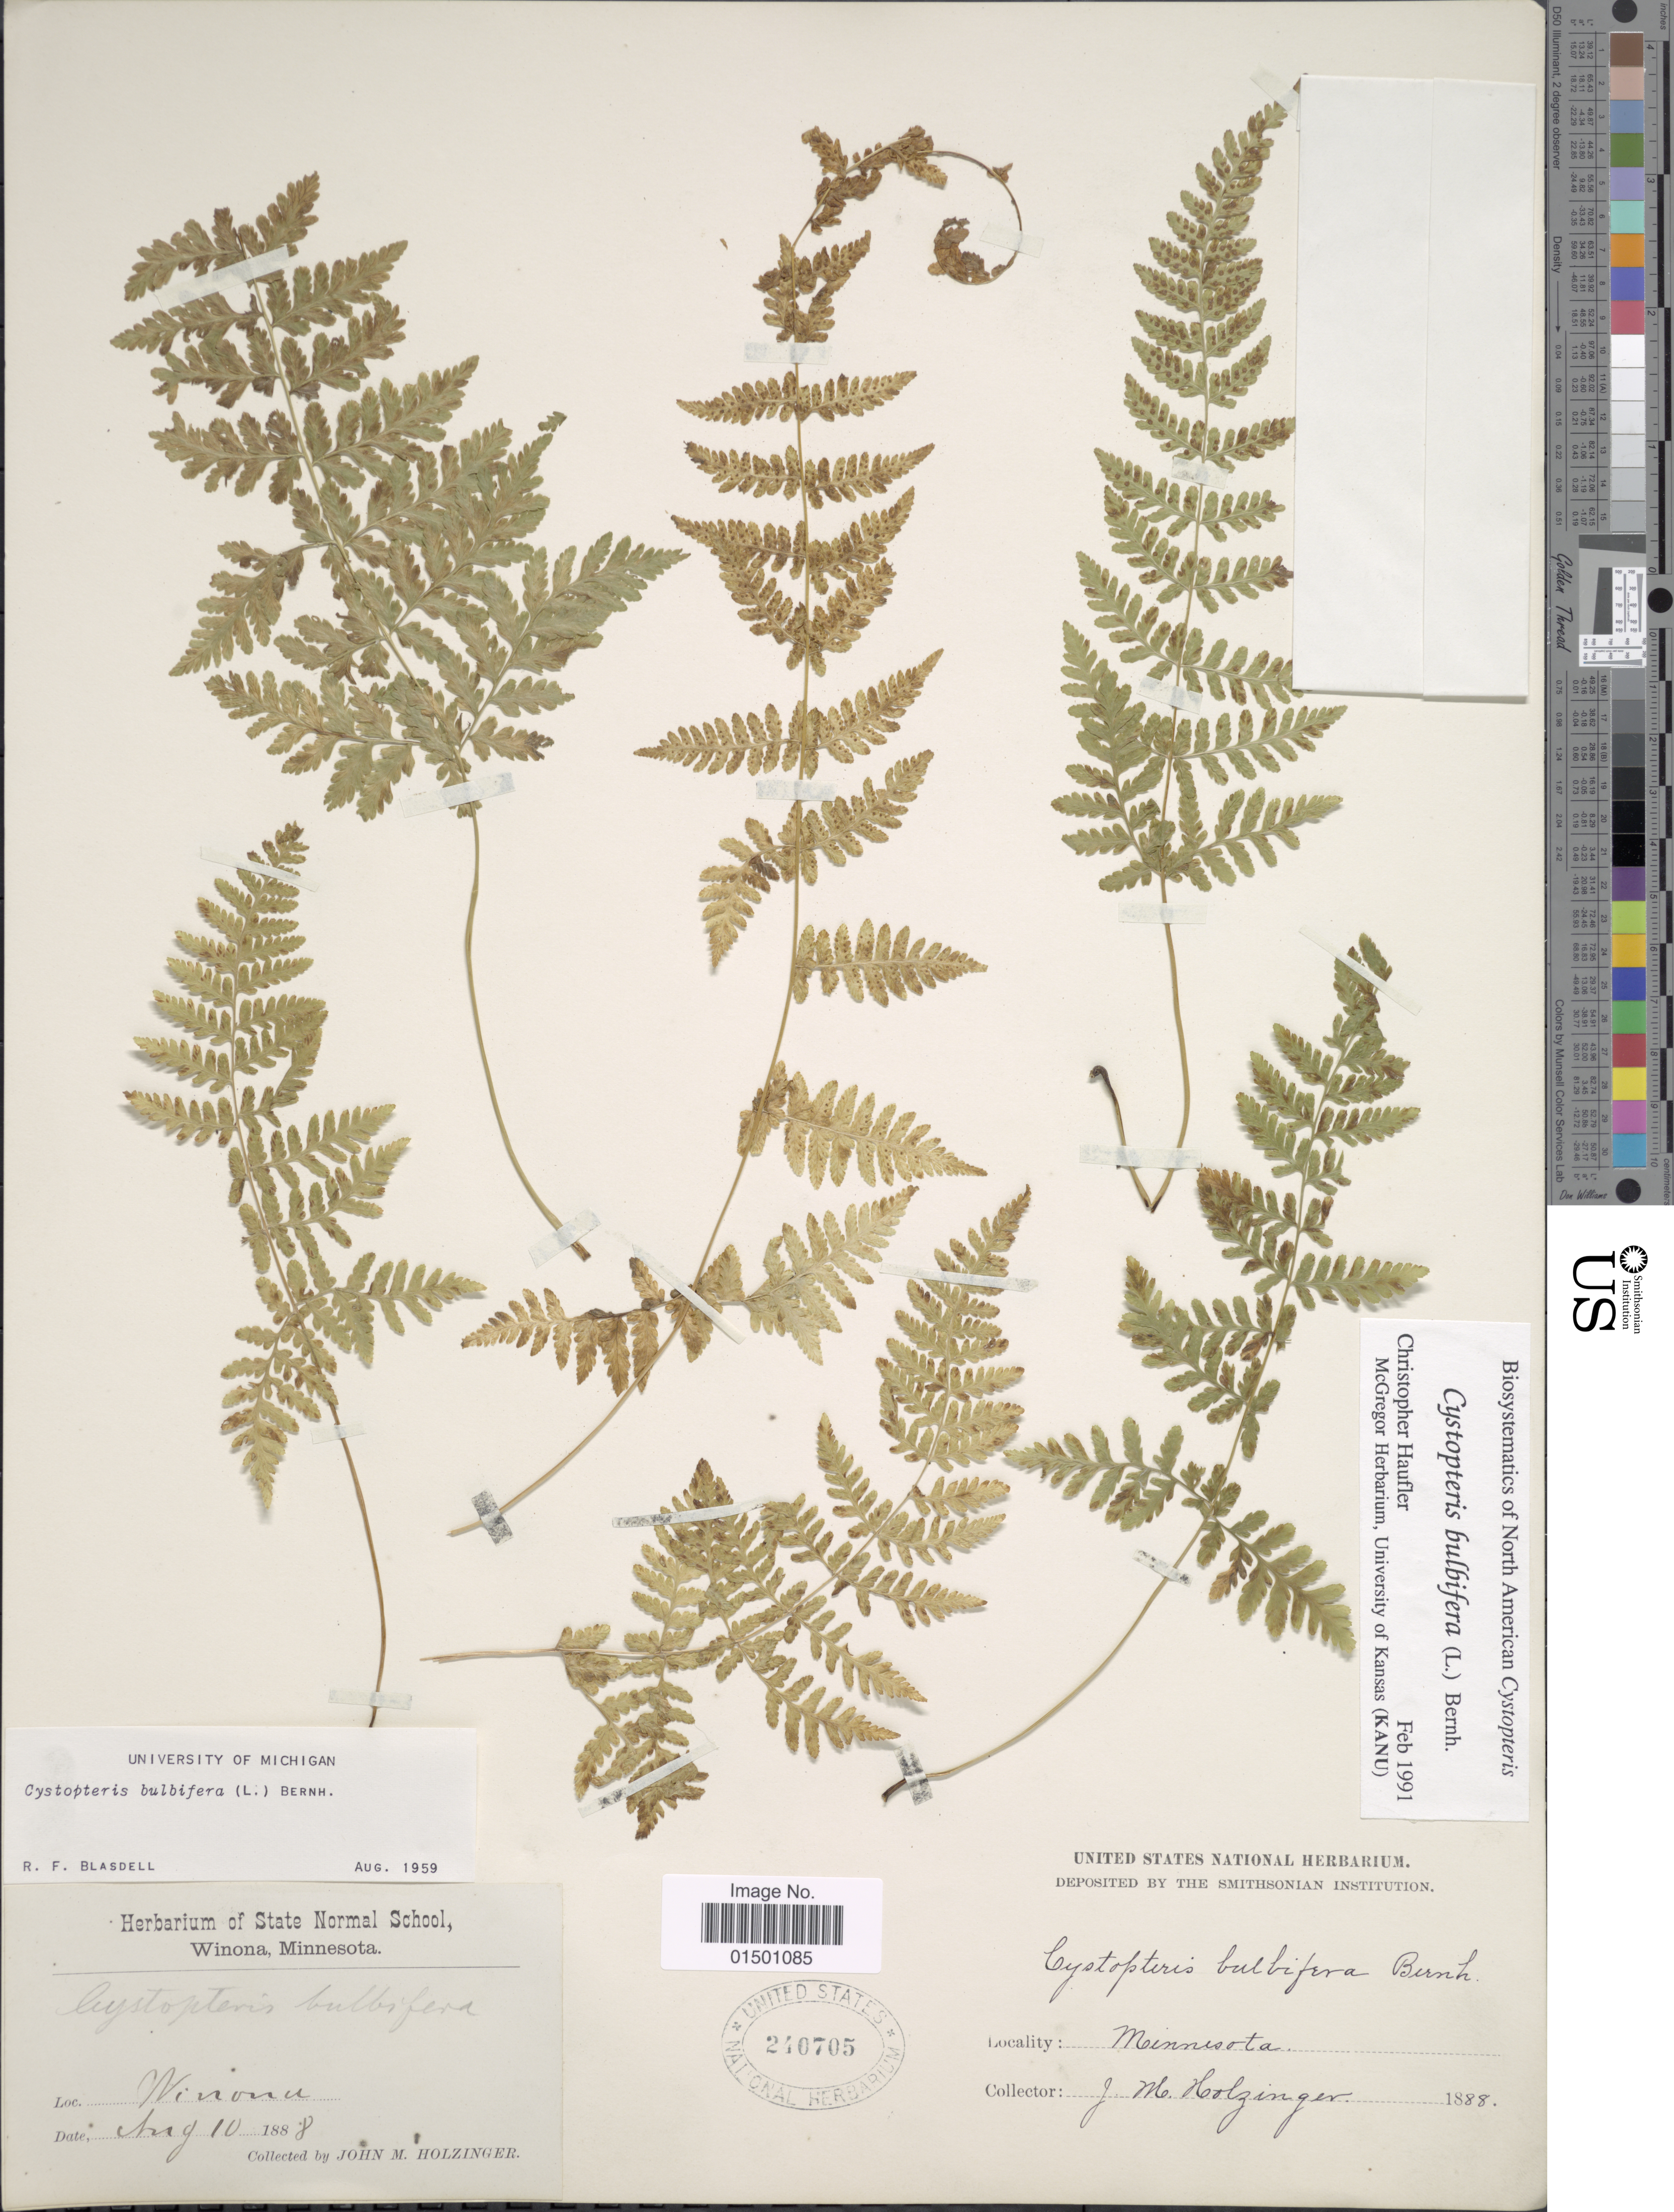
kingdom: Plantae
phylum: Tracheophyta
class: Polypodiopsida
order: Polypodiales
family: Cystopteridaceae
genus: Cystopteris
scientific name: Cystopteris bulbifera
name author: (L.) Bernh.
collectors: J. M. Holzinger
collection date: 1888-08-10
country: United States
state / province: Minnesota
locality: Winona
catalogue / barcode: US 240705